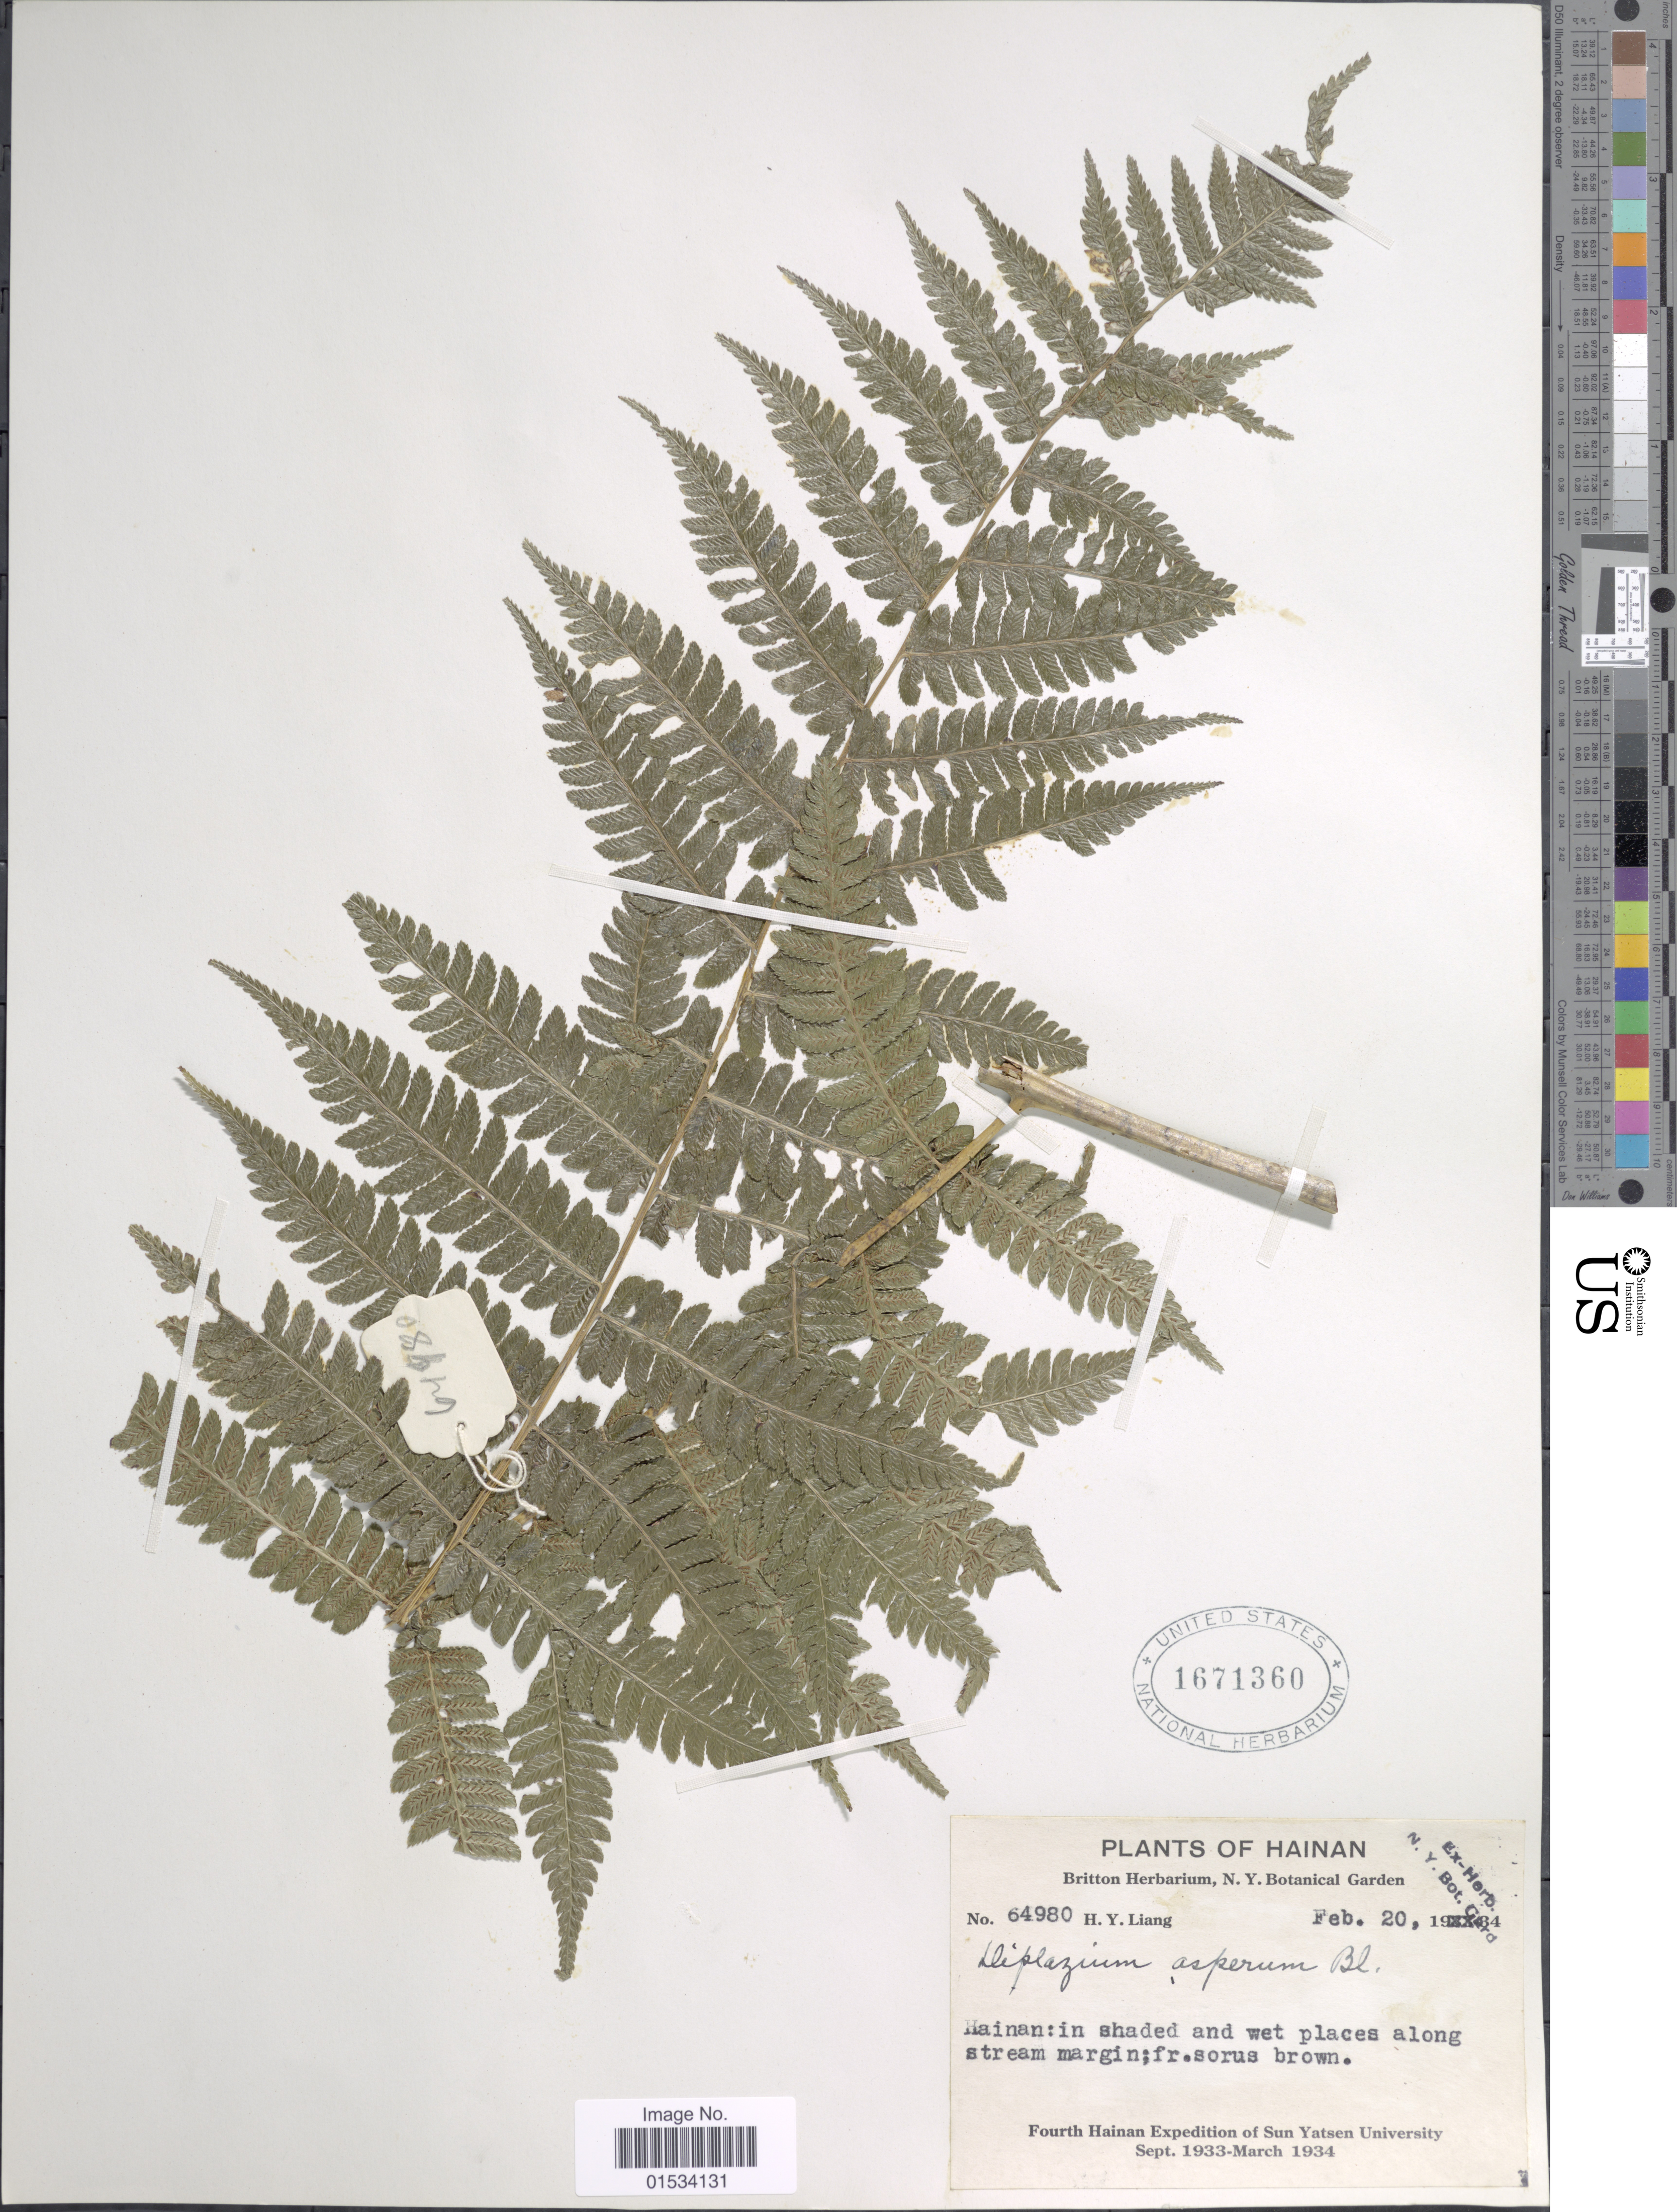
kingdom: Plantae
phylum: Tracheophyta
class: Polypodiopsida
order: Polypodiales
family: Athyriaceae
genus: Diplazium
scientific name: Diplazium polypodioides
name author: Blume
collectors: H. Y. Liang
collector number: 64980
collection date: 1934-02-10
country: China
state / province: Hainan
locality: In shaded and wet places along stream margin; fr. sorus brown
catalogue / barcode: US 1671360